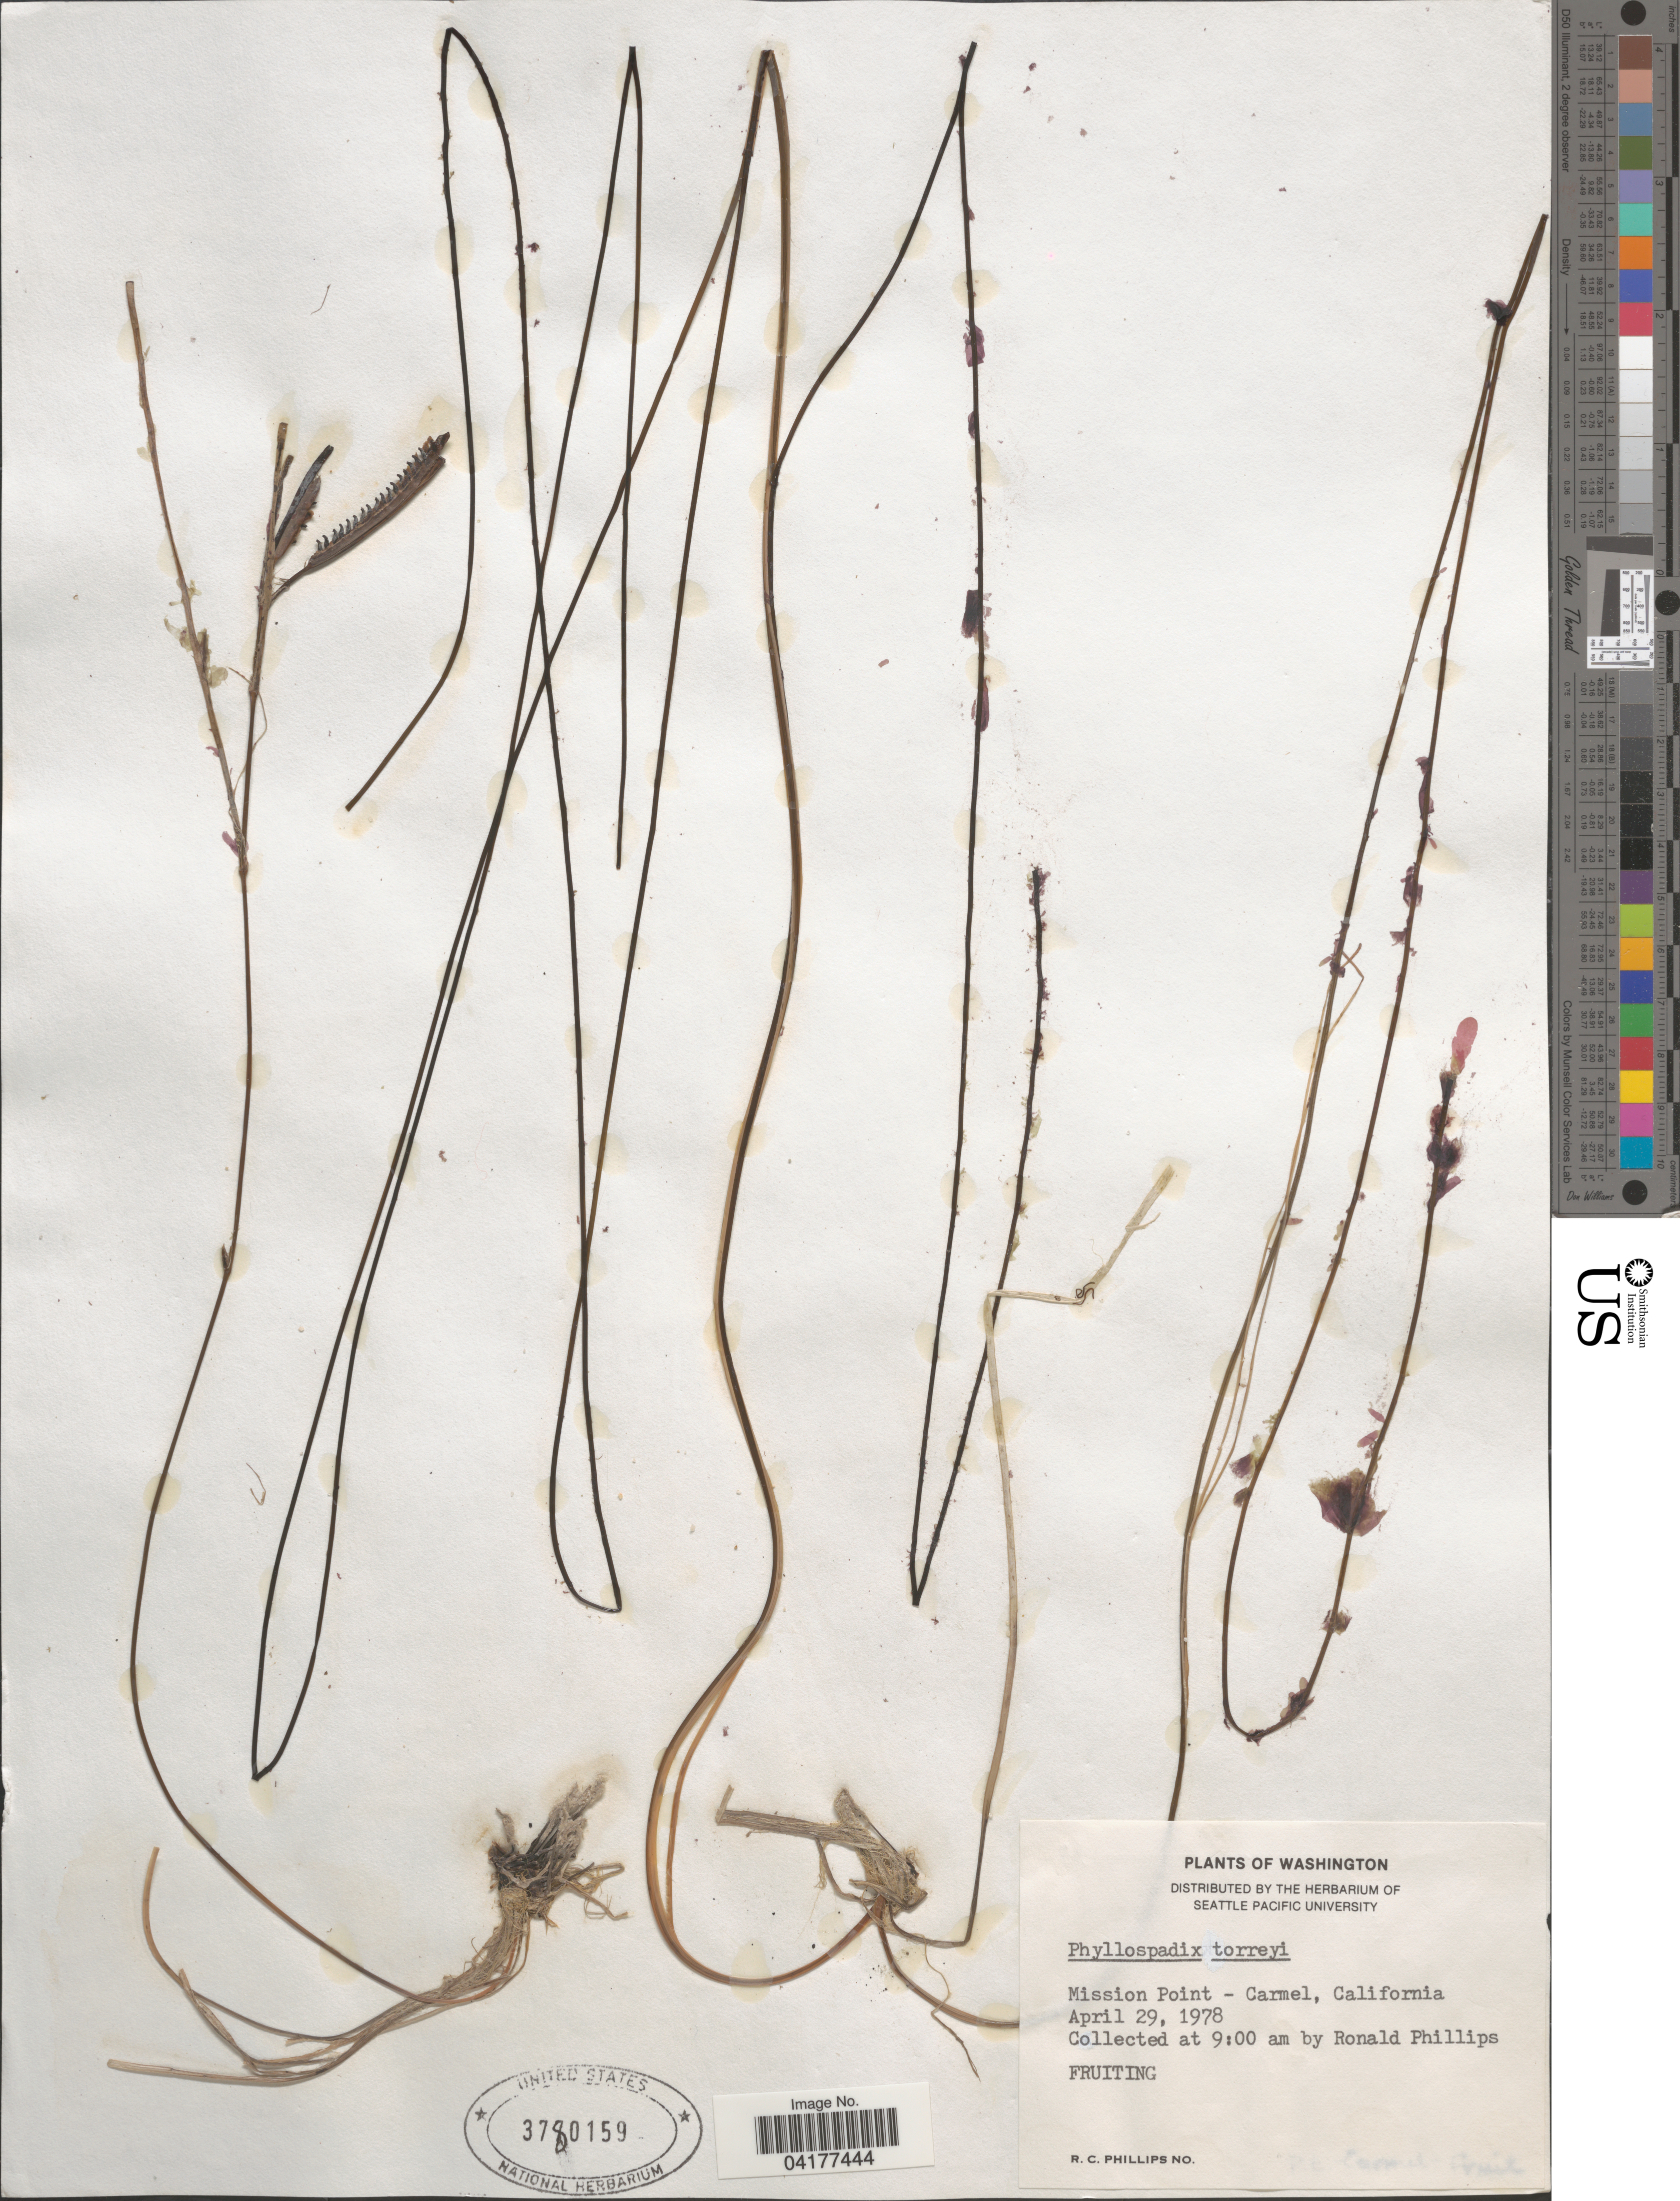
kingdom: Plantae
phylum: Tracheophyta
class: Liliopsida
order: Alismatales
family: Zosteraceae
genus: Phyllospadix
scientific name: Phyllospadix torreyi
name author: S. Watson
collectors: R. C. Phillips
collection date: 1978-04-29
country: United States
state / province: California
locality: Mission Point - Carmel.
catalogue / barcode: US 3780159